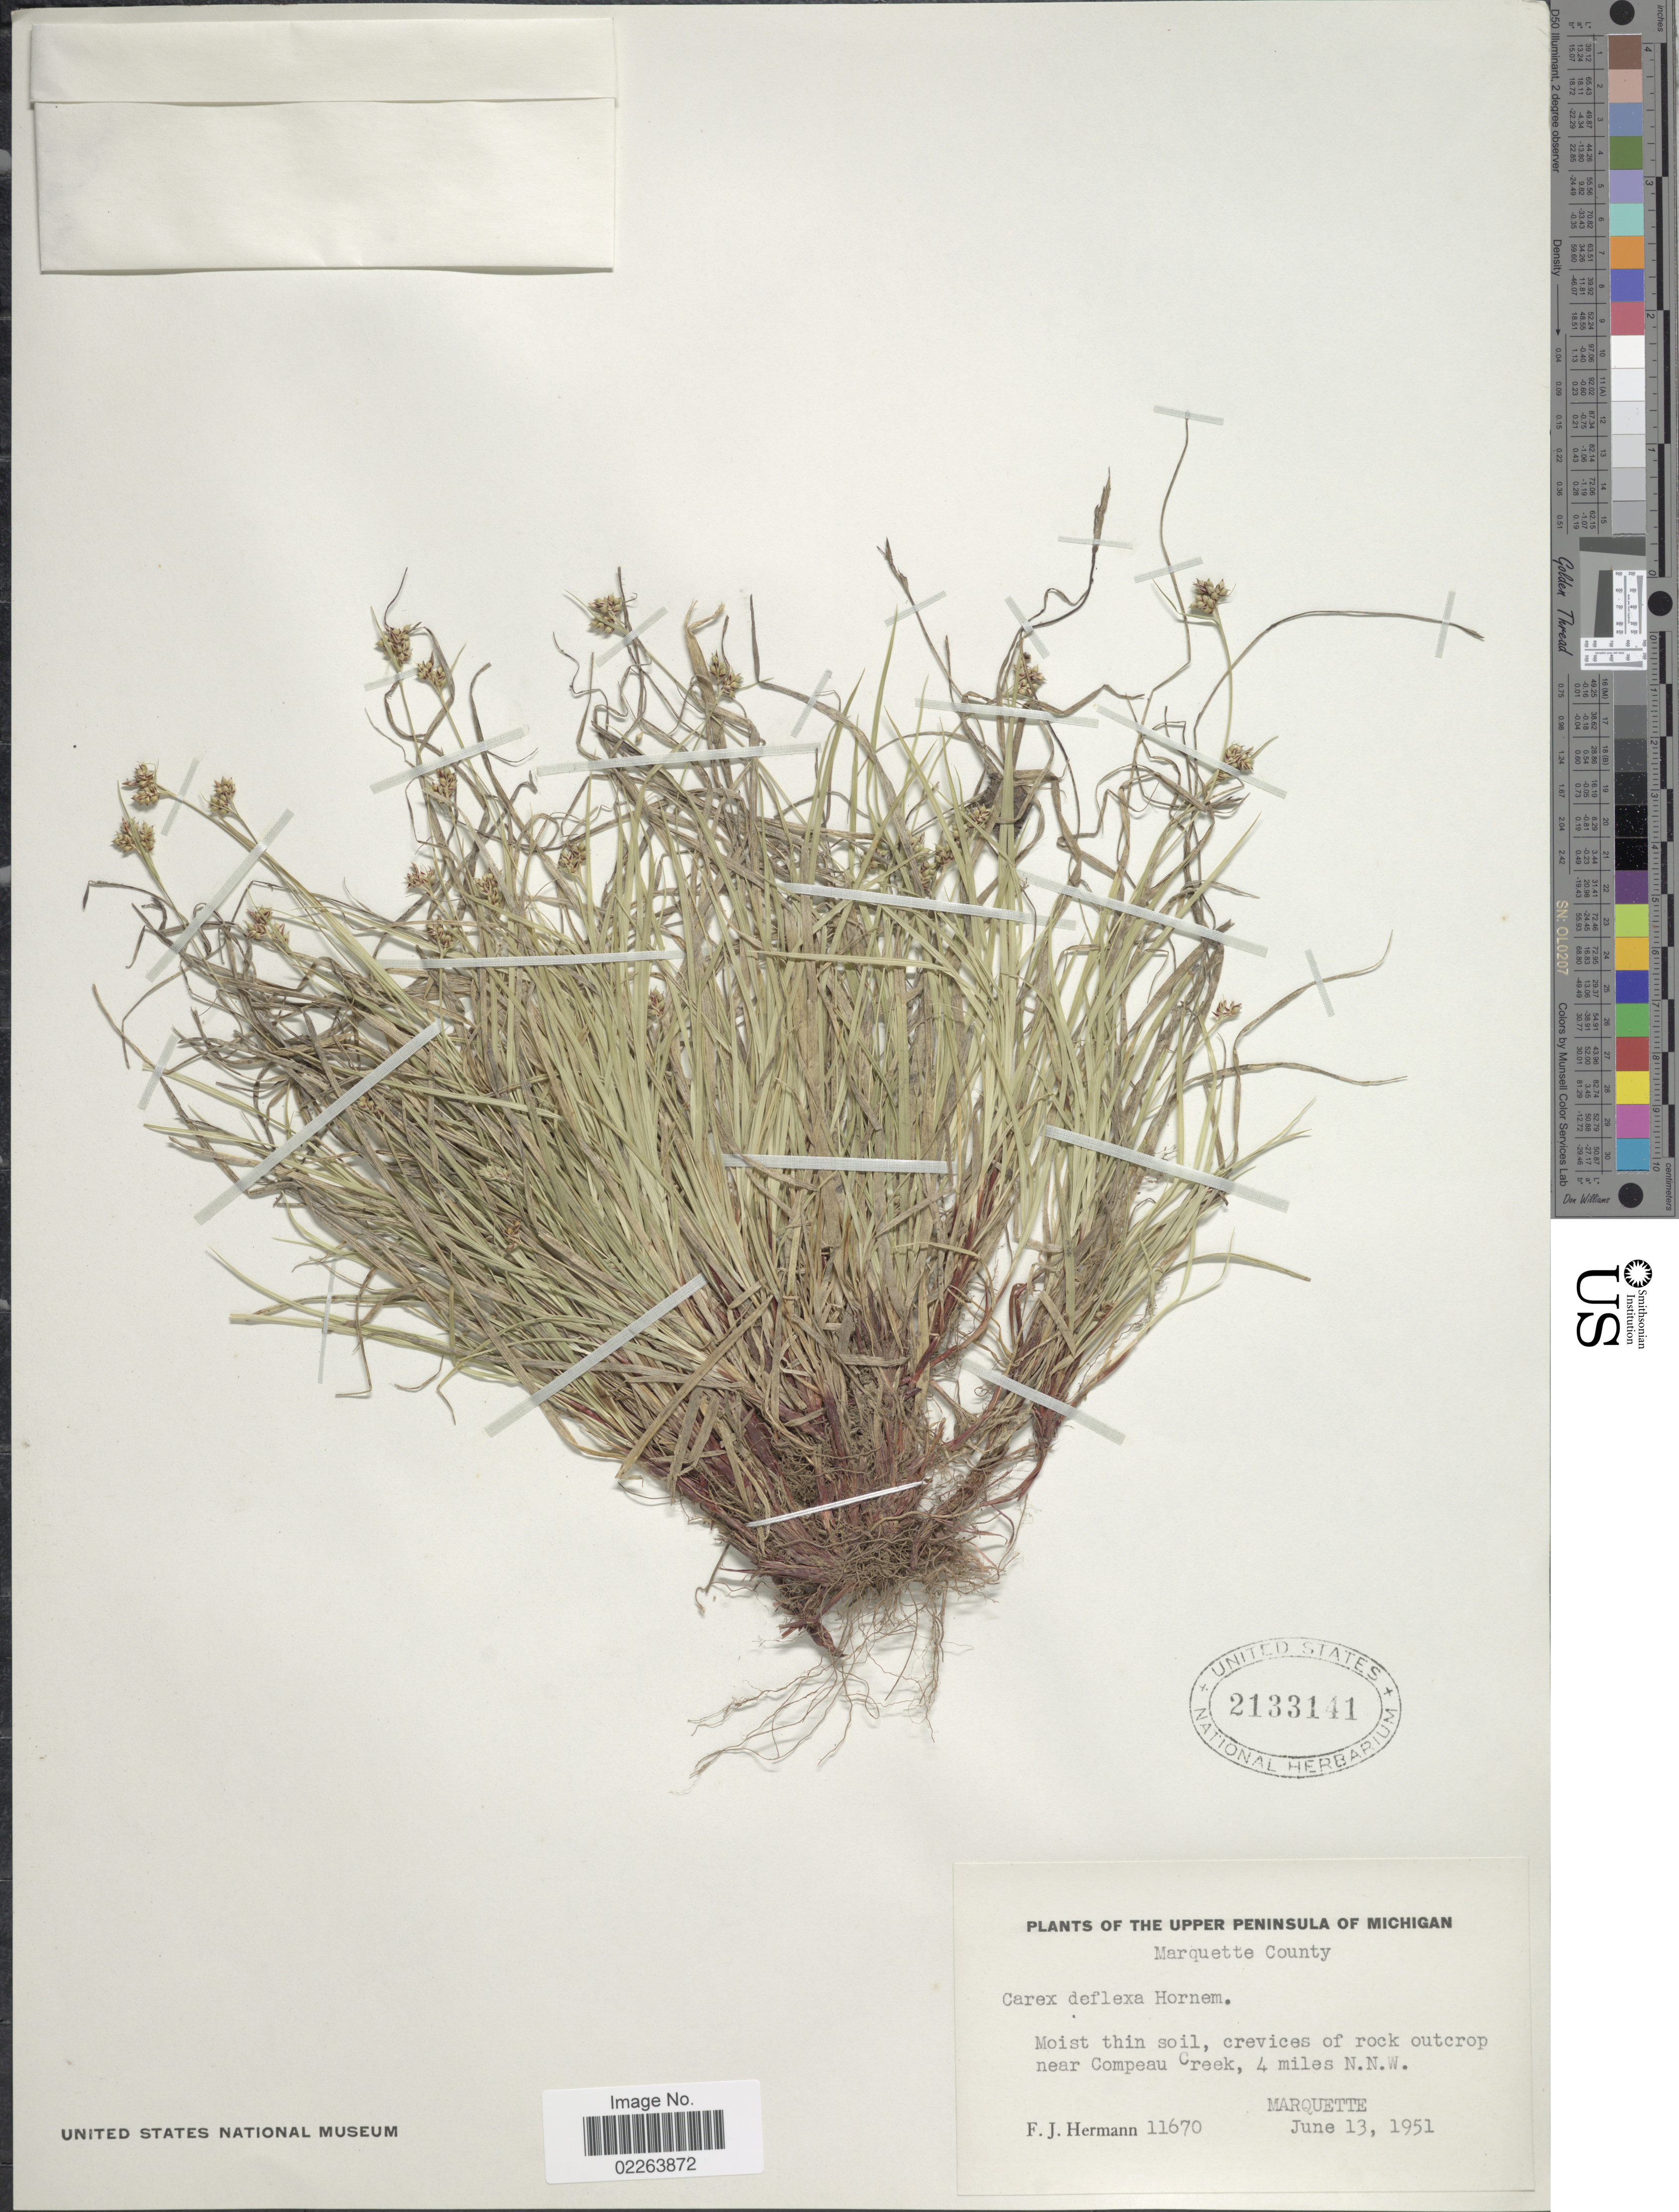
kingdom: Plantae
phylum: Tracheophyta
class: Liliopsida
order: Poales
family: Cyperaceae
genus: Carex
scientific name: Carex deflexa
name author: Hornem.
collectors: F. J. Hermann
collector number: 11670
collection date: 1951-06-13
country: United States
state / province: Michigan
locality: The Upper Peninsula of Michigan, Marquette County, Moist thin soil, crevices of rock outcrop near Compeau Creek, 4 miles N.N.W. Marquette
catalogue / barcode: US 2133141